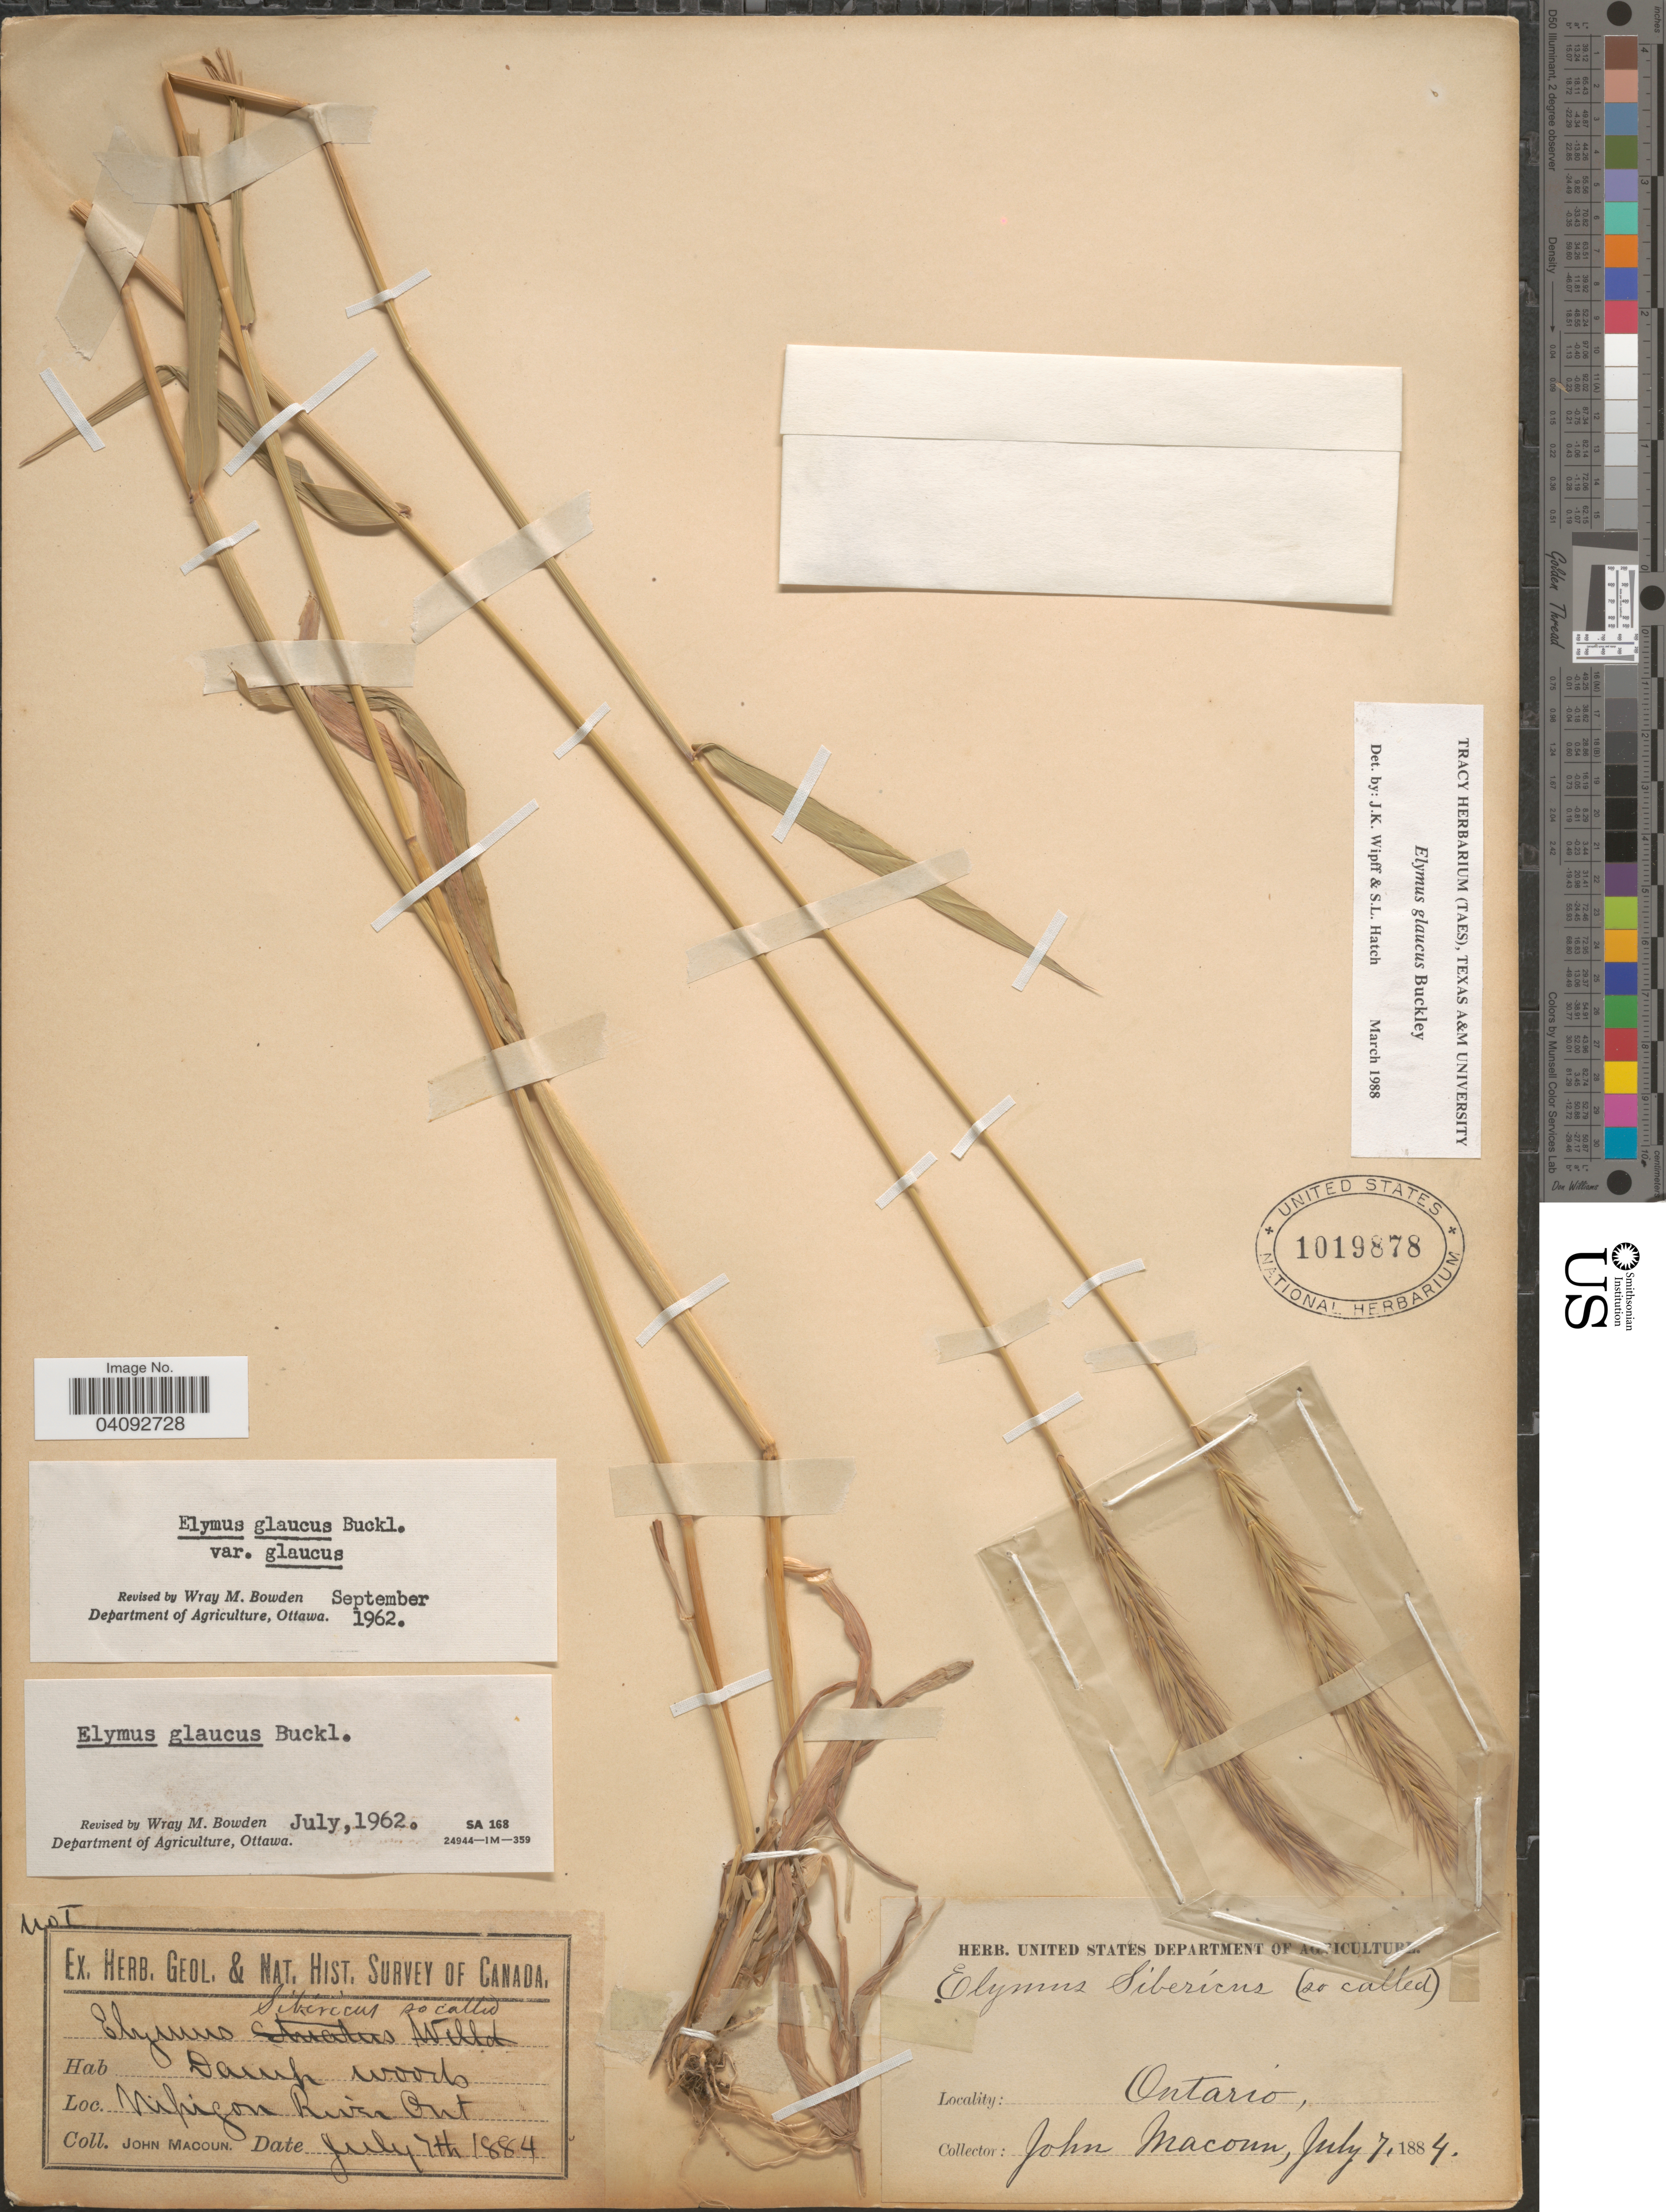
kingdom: Plantae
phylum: Tracheophyta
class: Liliopsida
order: Poales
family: Poaceae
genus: Elymus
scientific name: Elymus glaucus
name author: Buckley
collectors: J. Macoun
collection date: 1884-07-07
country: Canada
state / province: Ontario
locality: Geol. & Nat. Hist. Survey of Canada. Damp woods. Nipigon River.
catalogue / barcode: US 1019878